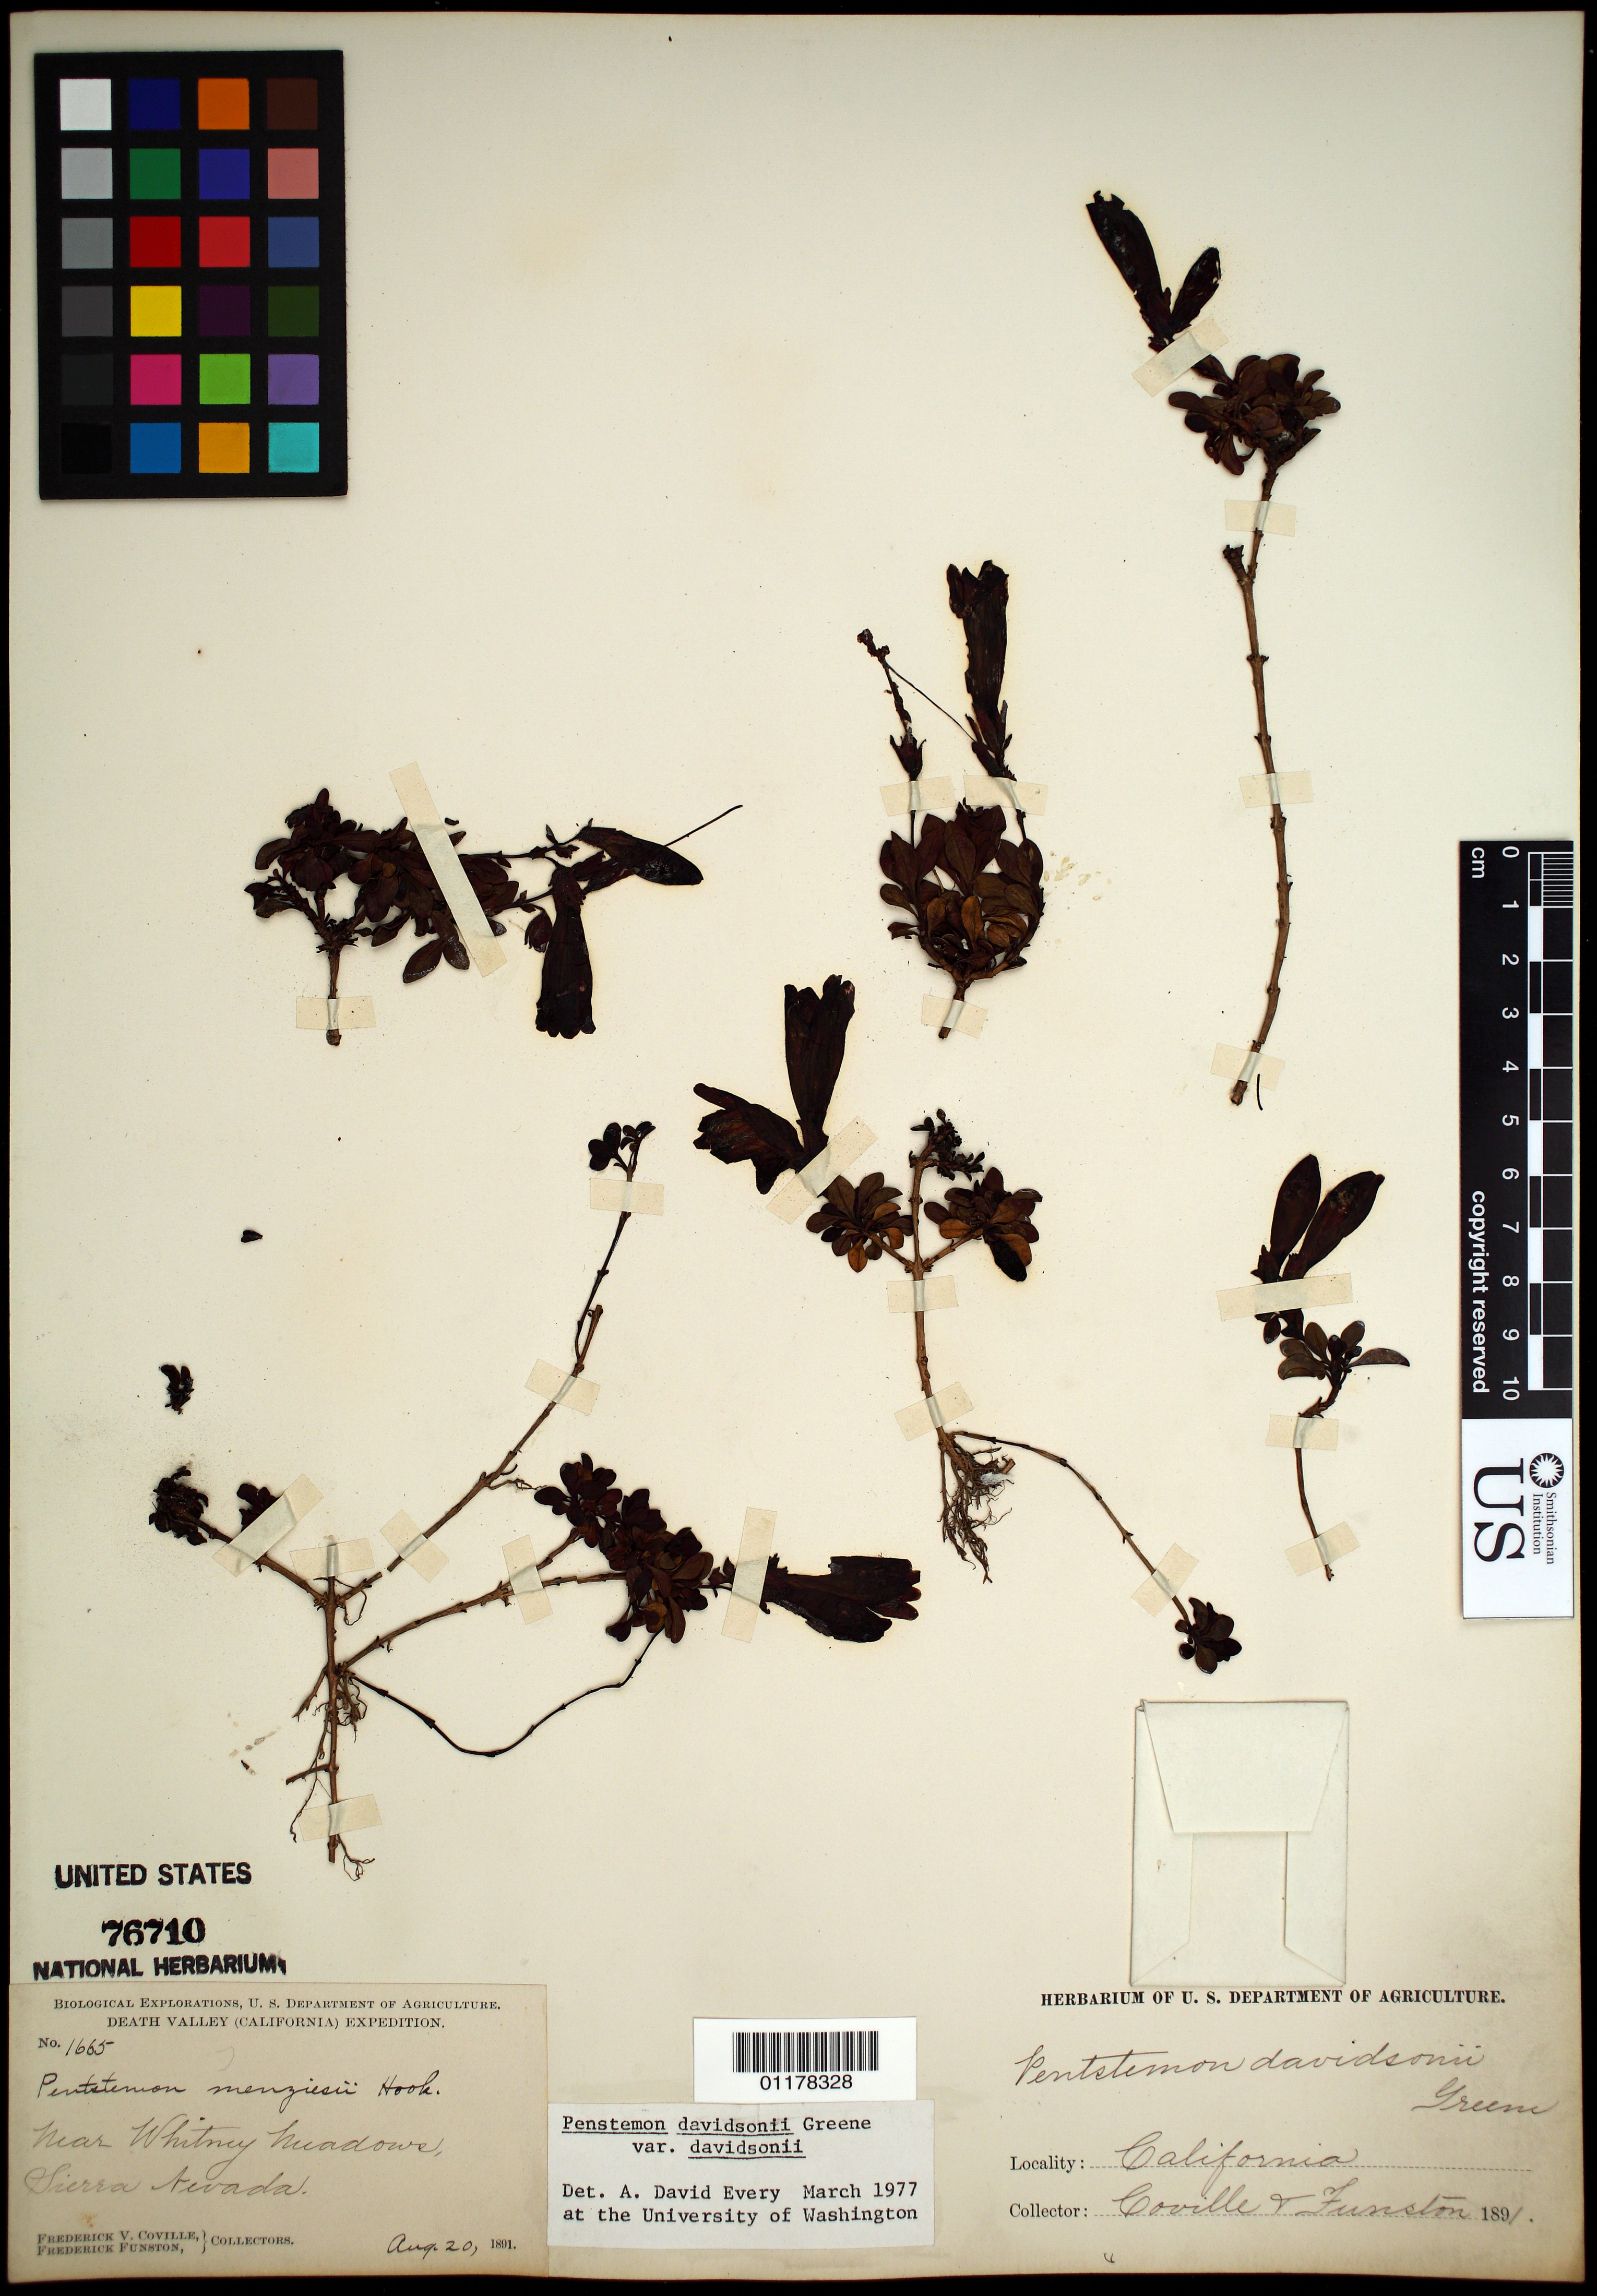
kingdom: Plantae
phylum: Tracheophyta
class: Magnoliopsida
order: Lamiales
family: Plantaginaceae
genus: Penstemon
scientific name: Penstemon davidsonii var. davidsonii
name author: Greene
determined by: Every, A. D.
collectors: F. V. Coville & F. Funston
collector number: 1665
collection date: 1891-04-20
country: United States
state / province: California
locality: near Whitney Meadows, Sierra Nevada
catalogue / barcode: US 76710